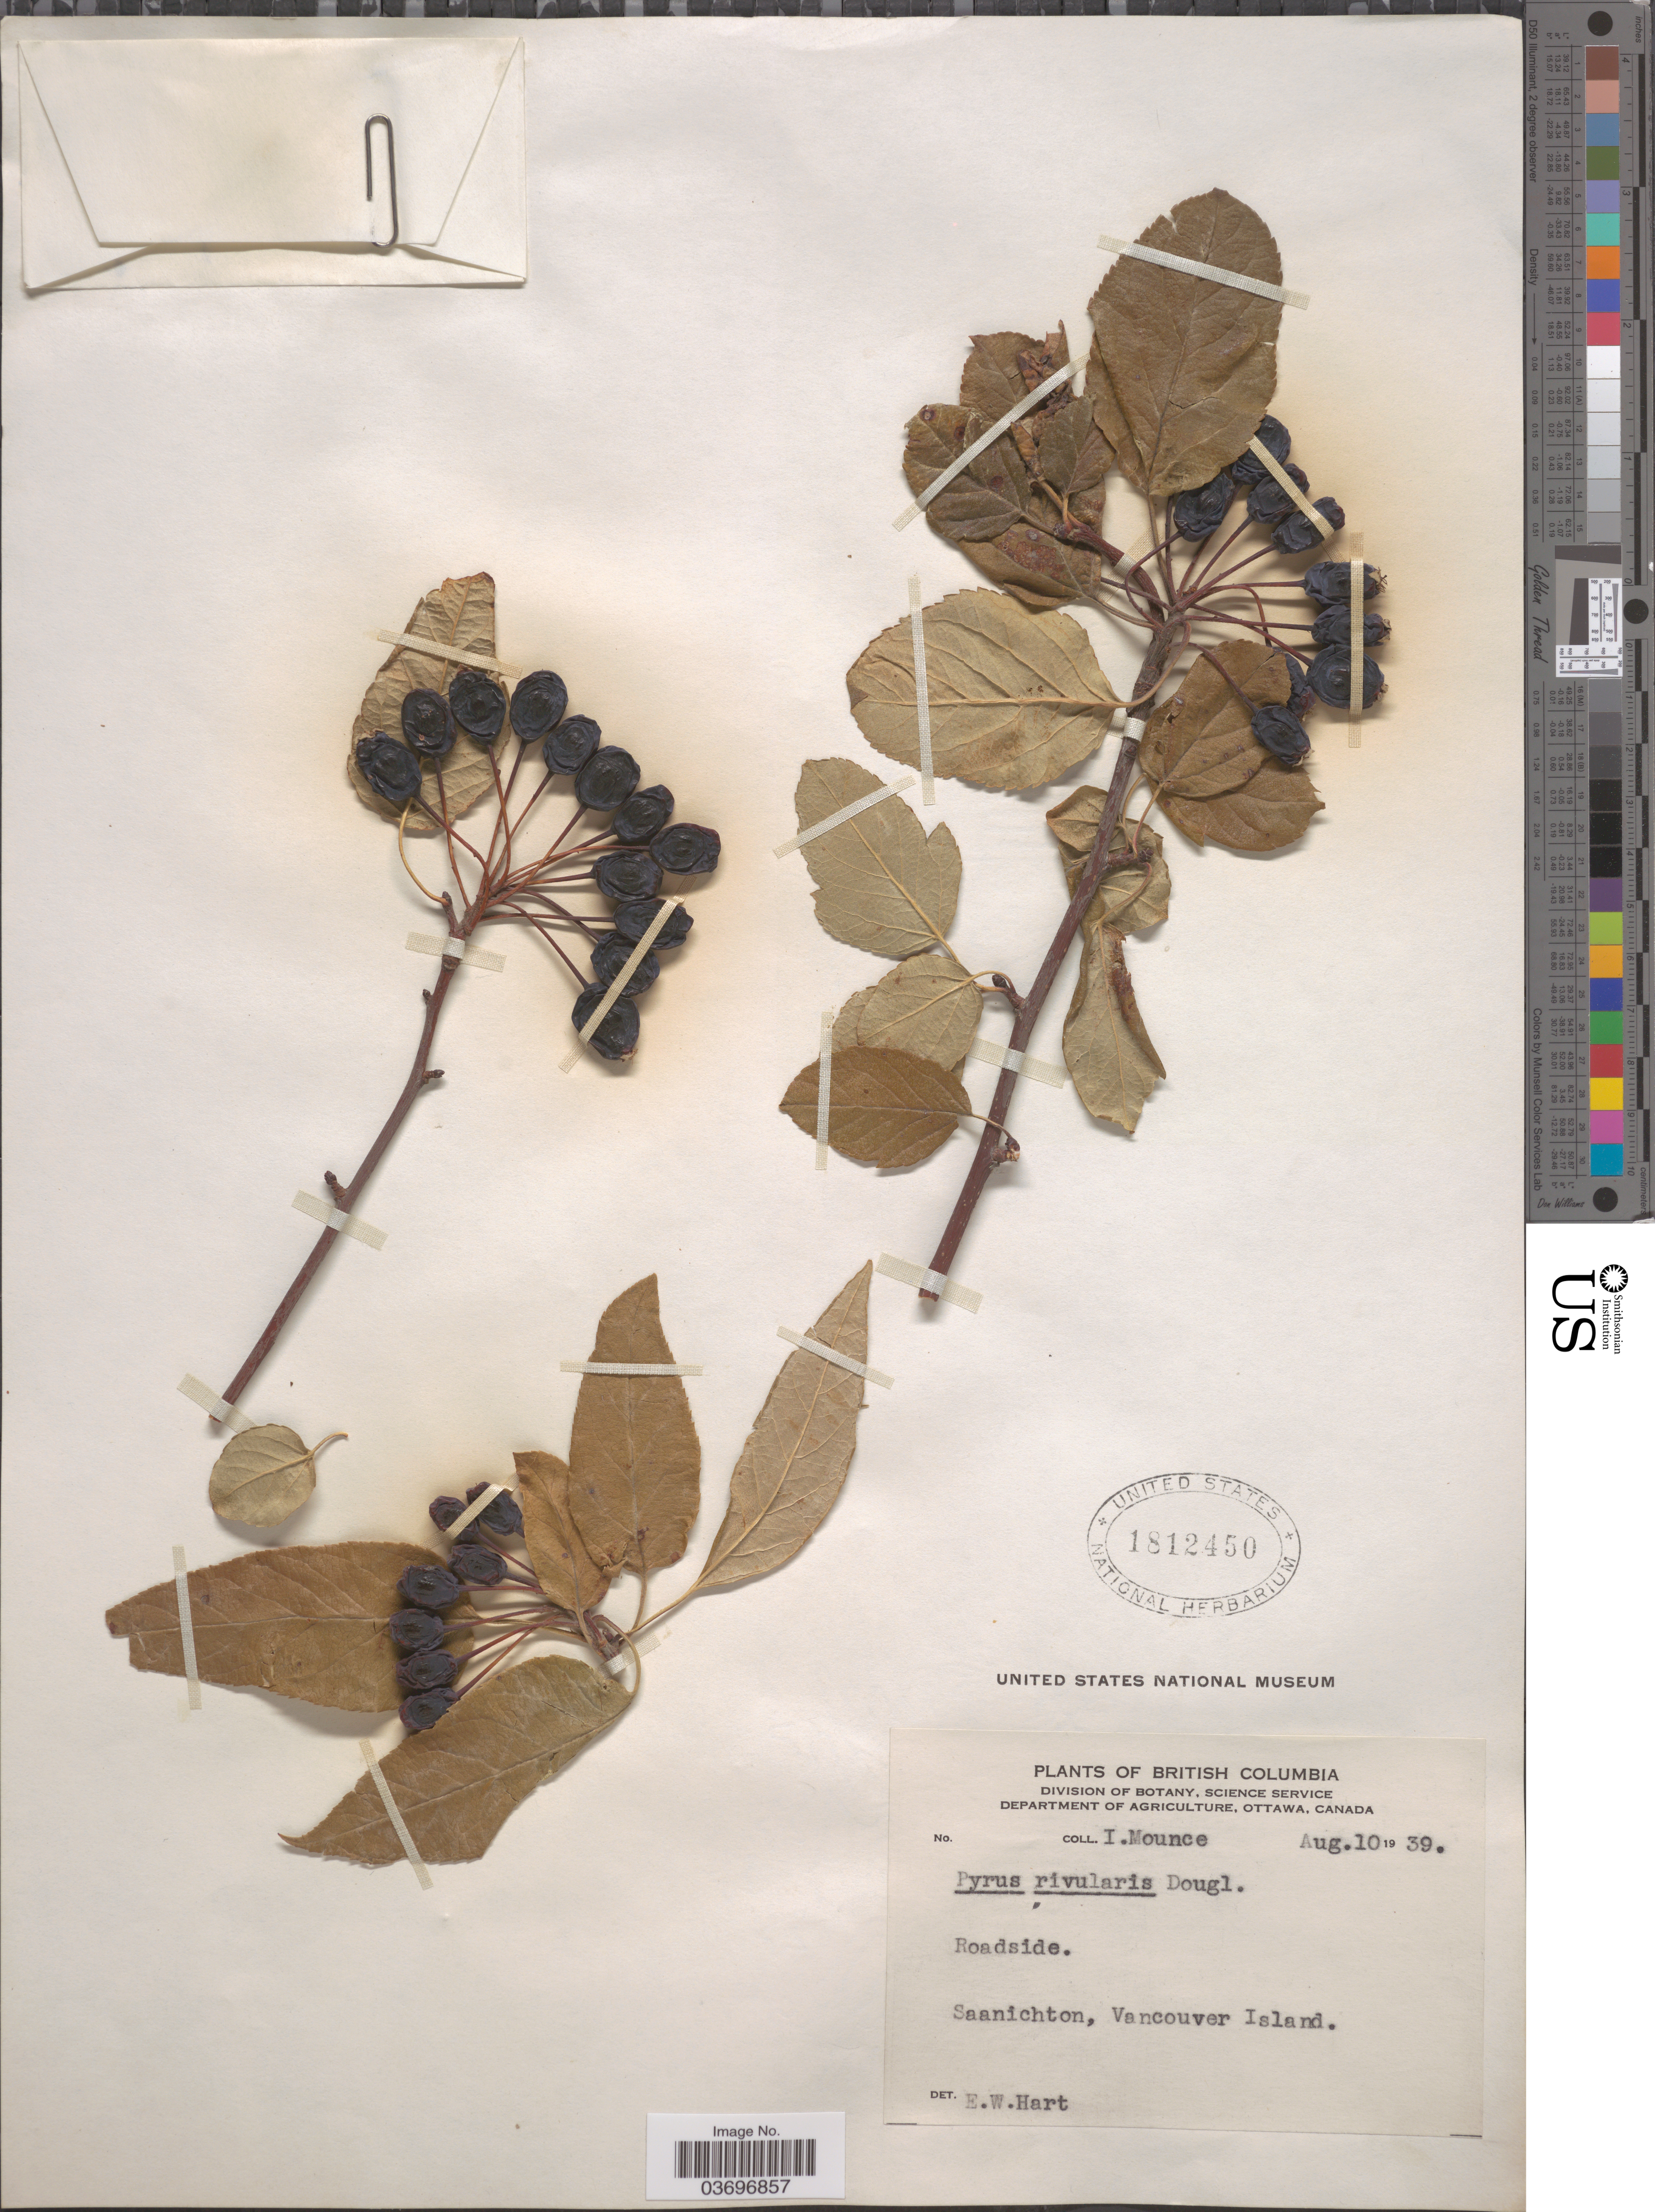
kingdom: Plantae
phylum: Tracheophyta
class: Magnoliopsida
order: Rosales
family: Rosaceae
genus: Malus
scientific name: Malus fusca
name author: (Raf.) C.K. Schneid.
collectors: I. Mounce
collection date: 1939-08-10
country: Canada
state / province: British Columbia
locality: Saanichton, Vancouver Island.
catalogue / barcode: US 1812450